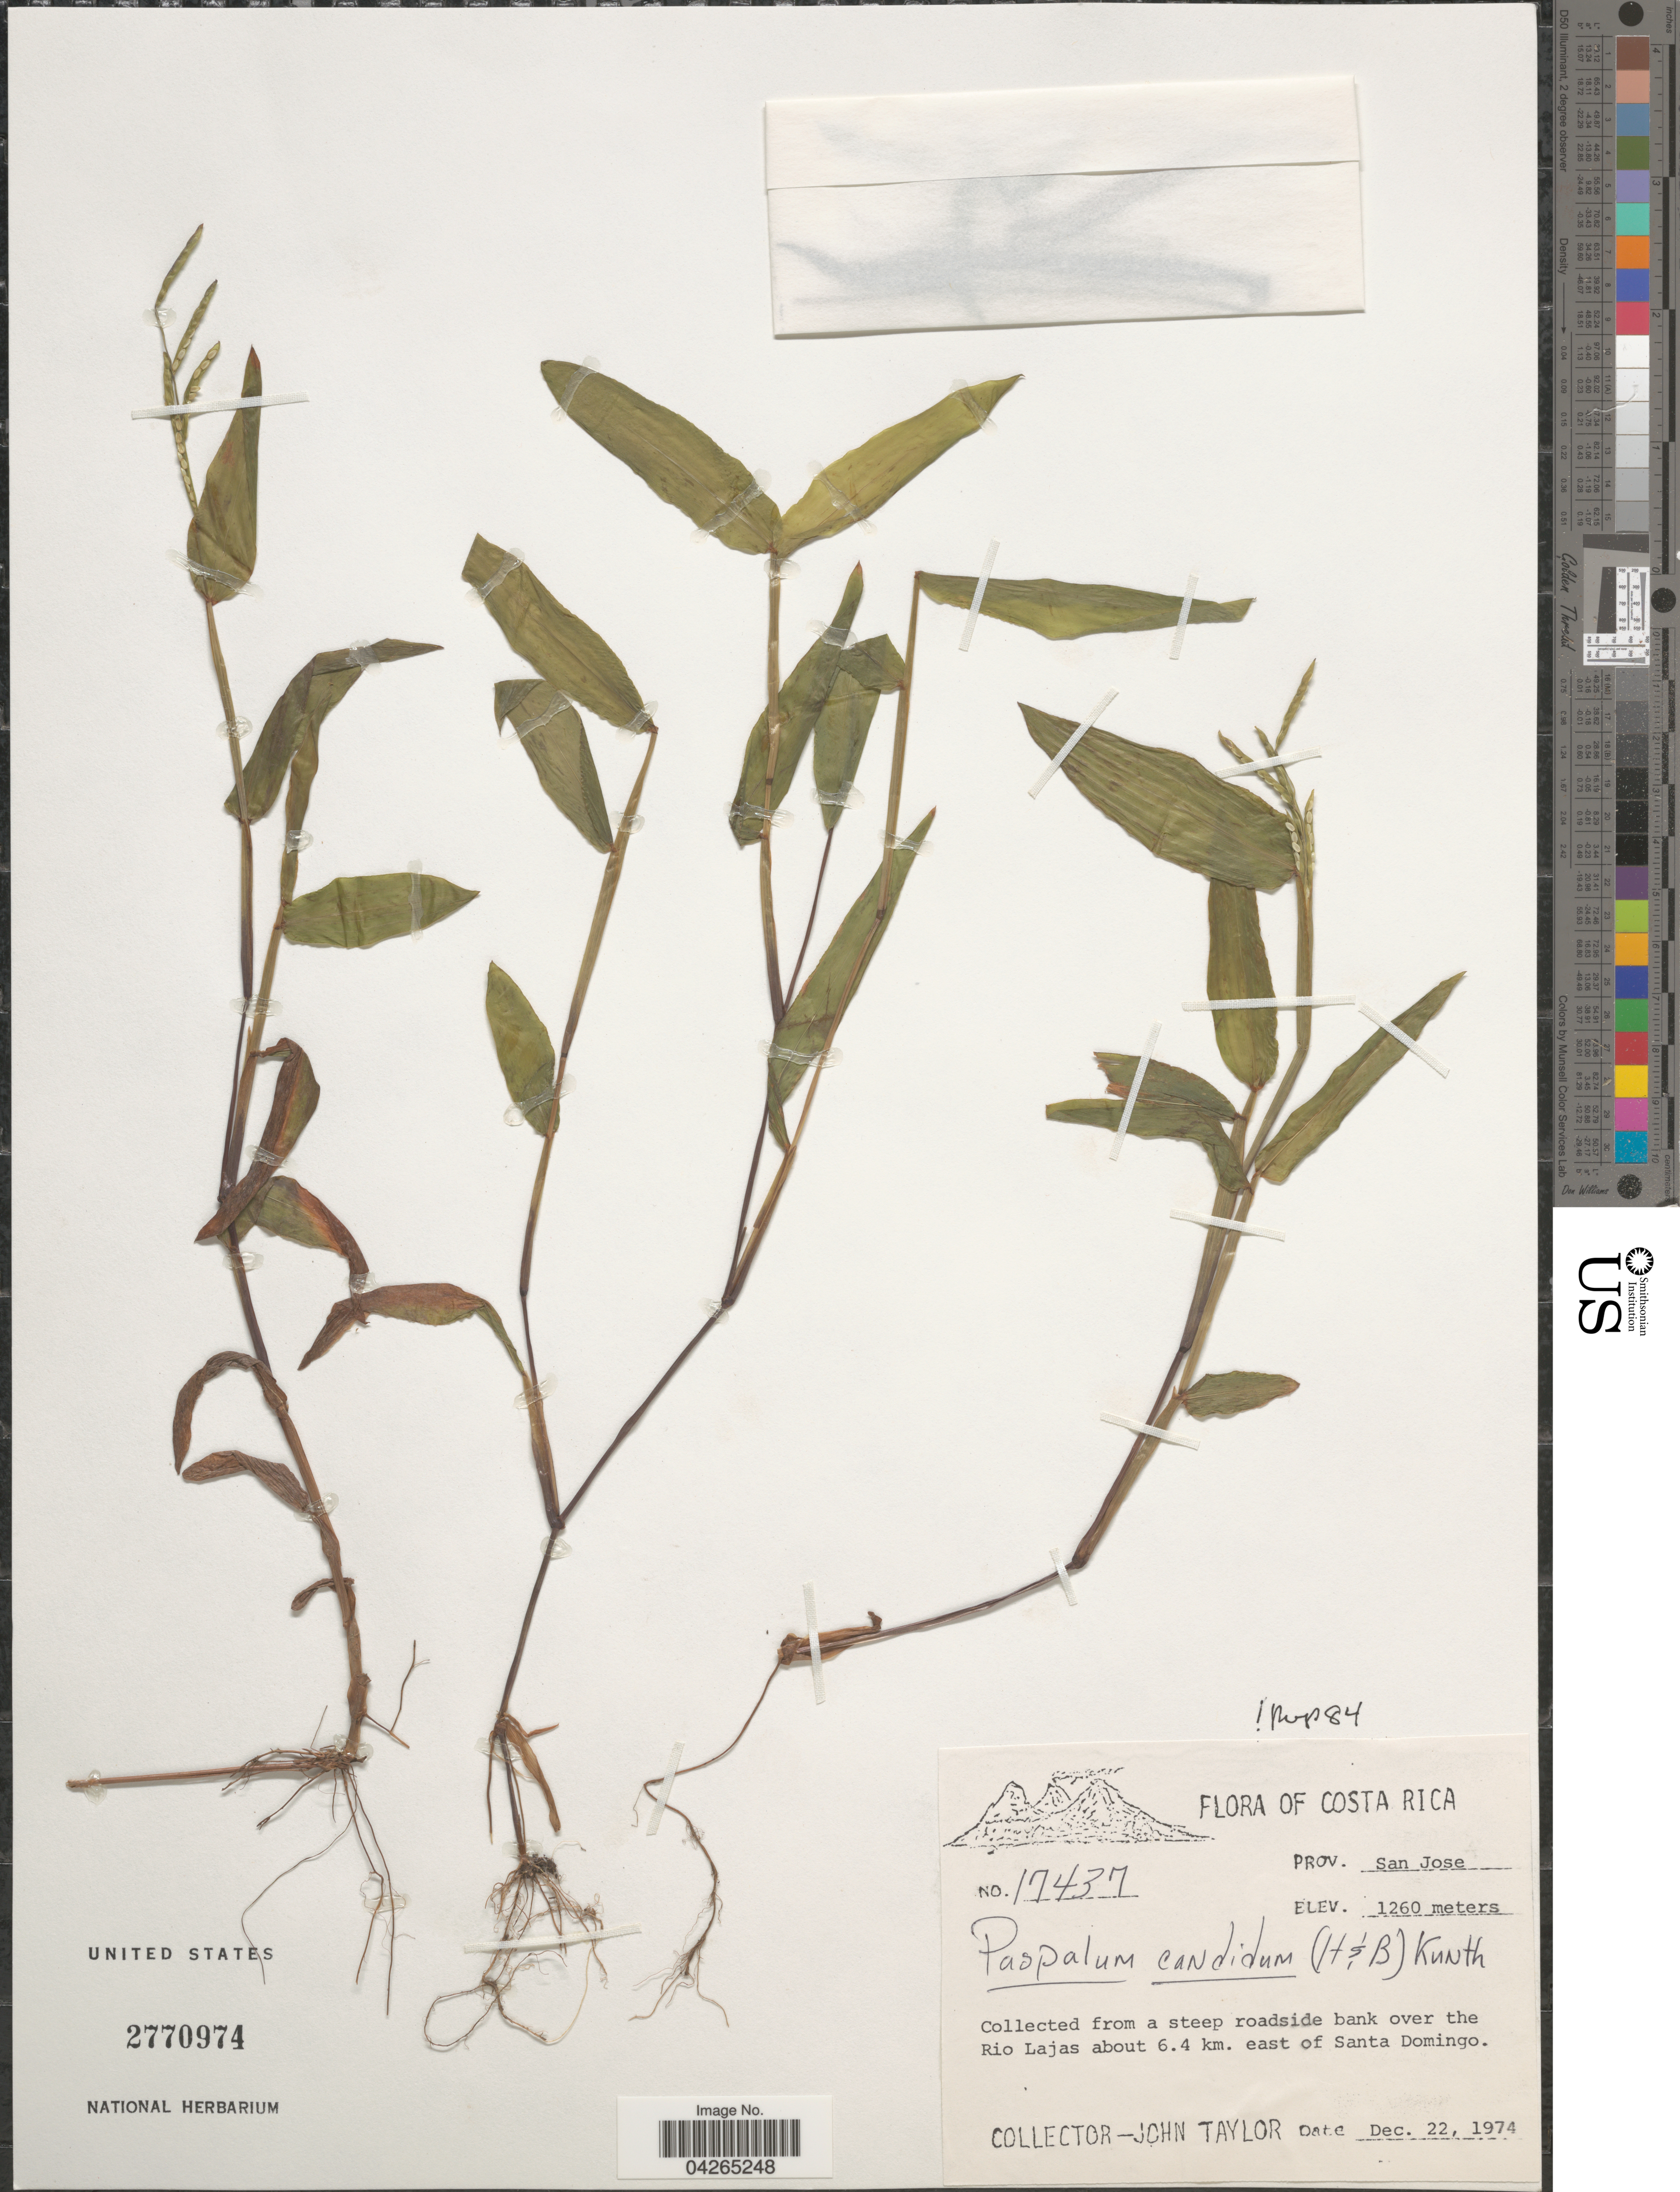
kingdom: Plantae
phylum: Tracheophyta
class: Liliopsida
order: Poales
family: Poaceae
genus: Paspalum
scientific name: Paspalum candidum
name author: (Humb. & Bonpl. ex Fleugge) Kunth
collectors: J. Taylor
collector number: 17437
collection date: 1974-12-22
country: Costa Rica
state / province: San José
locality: From a steep roadside bank over the Rio Lajas about 6.4 km. east of Santa Domingo.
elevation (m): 1260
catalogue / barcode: US 2770974